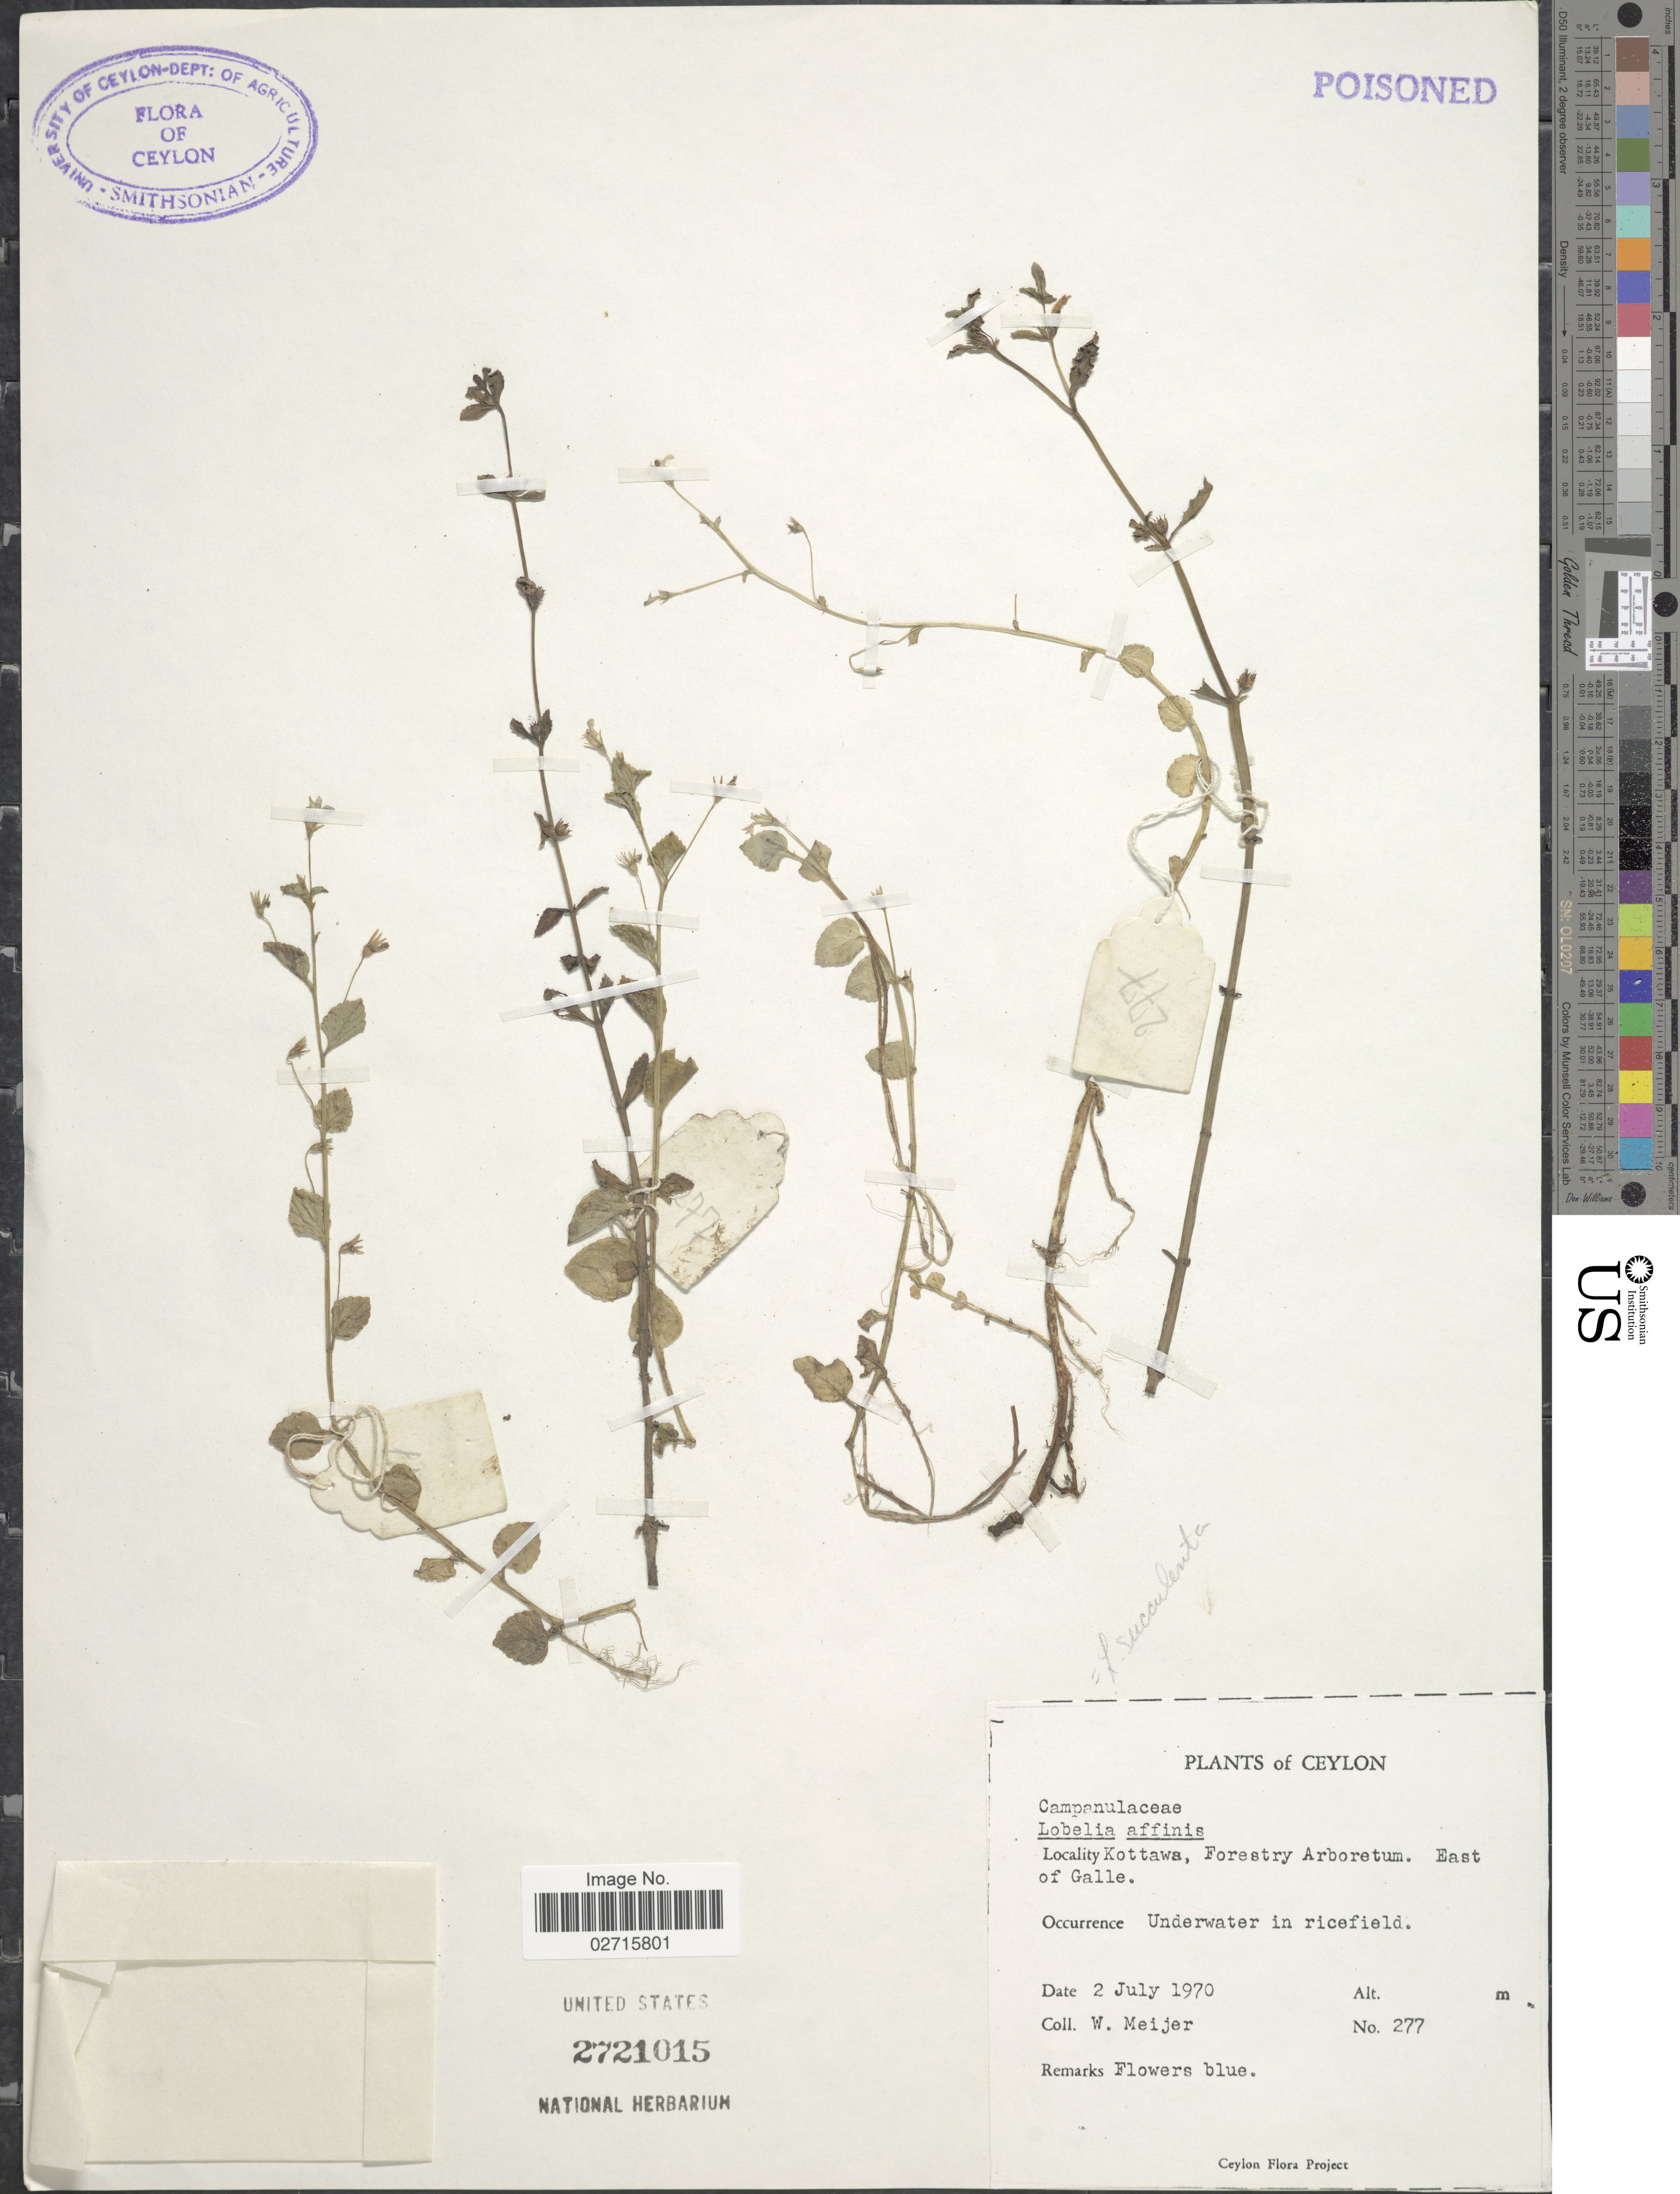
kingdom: Plantae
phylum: Tracheophyta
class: Magnoliopsida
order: Asterales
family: Campanulaceae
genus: Lobelia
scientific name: Lobelia succulenta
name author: Blume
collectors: W. Meijer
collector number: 277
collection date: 1970-07-02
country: Sri Lanka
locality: Ceylon. Kottawa, Forestry Arboretum. East of Galle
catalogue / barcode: US 2721015